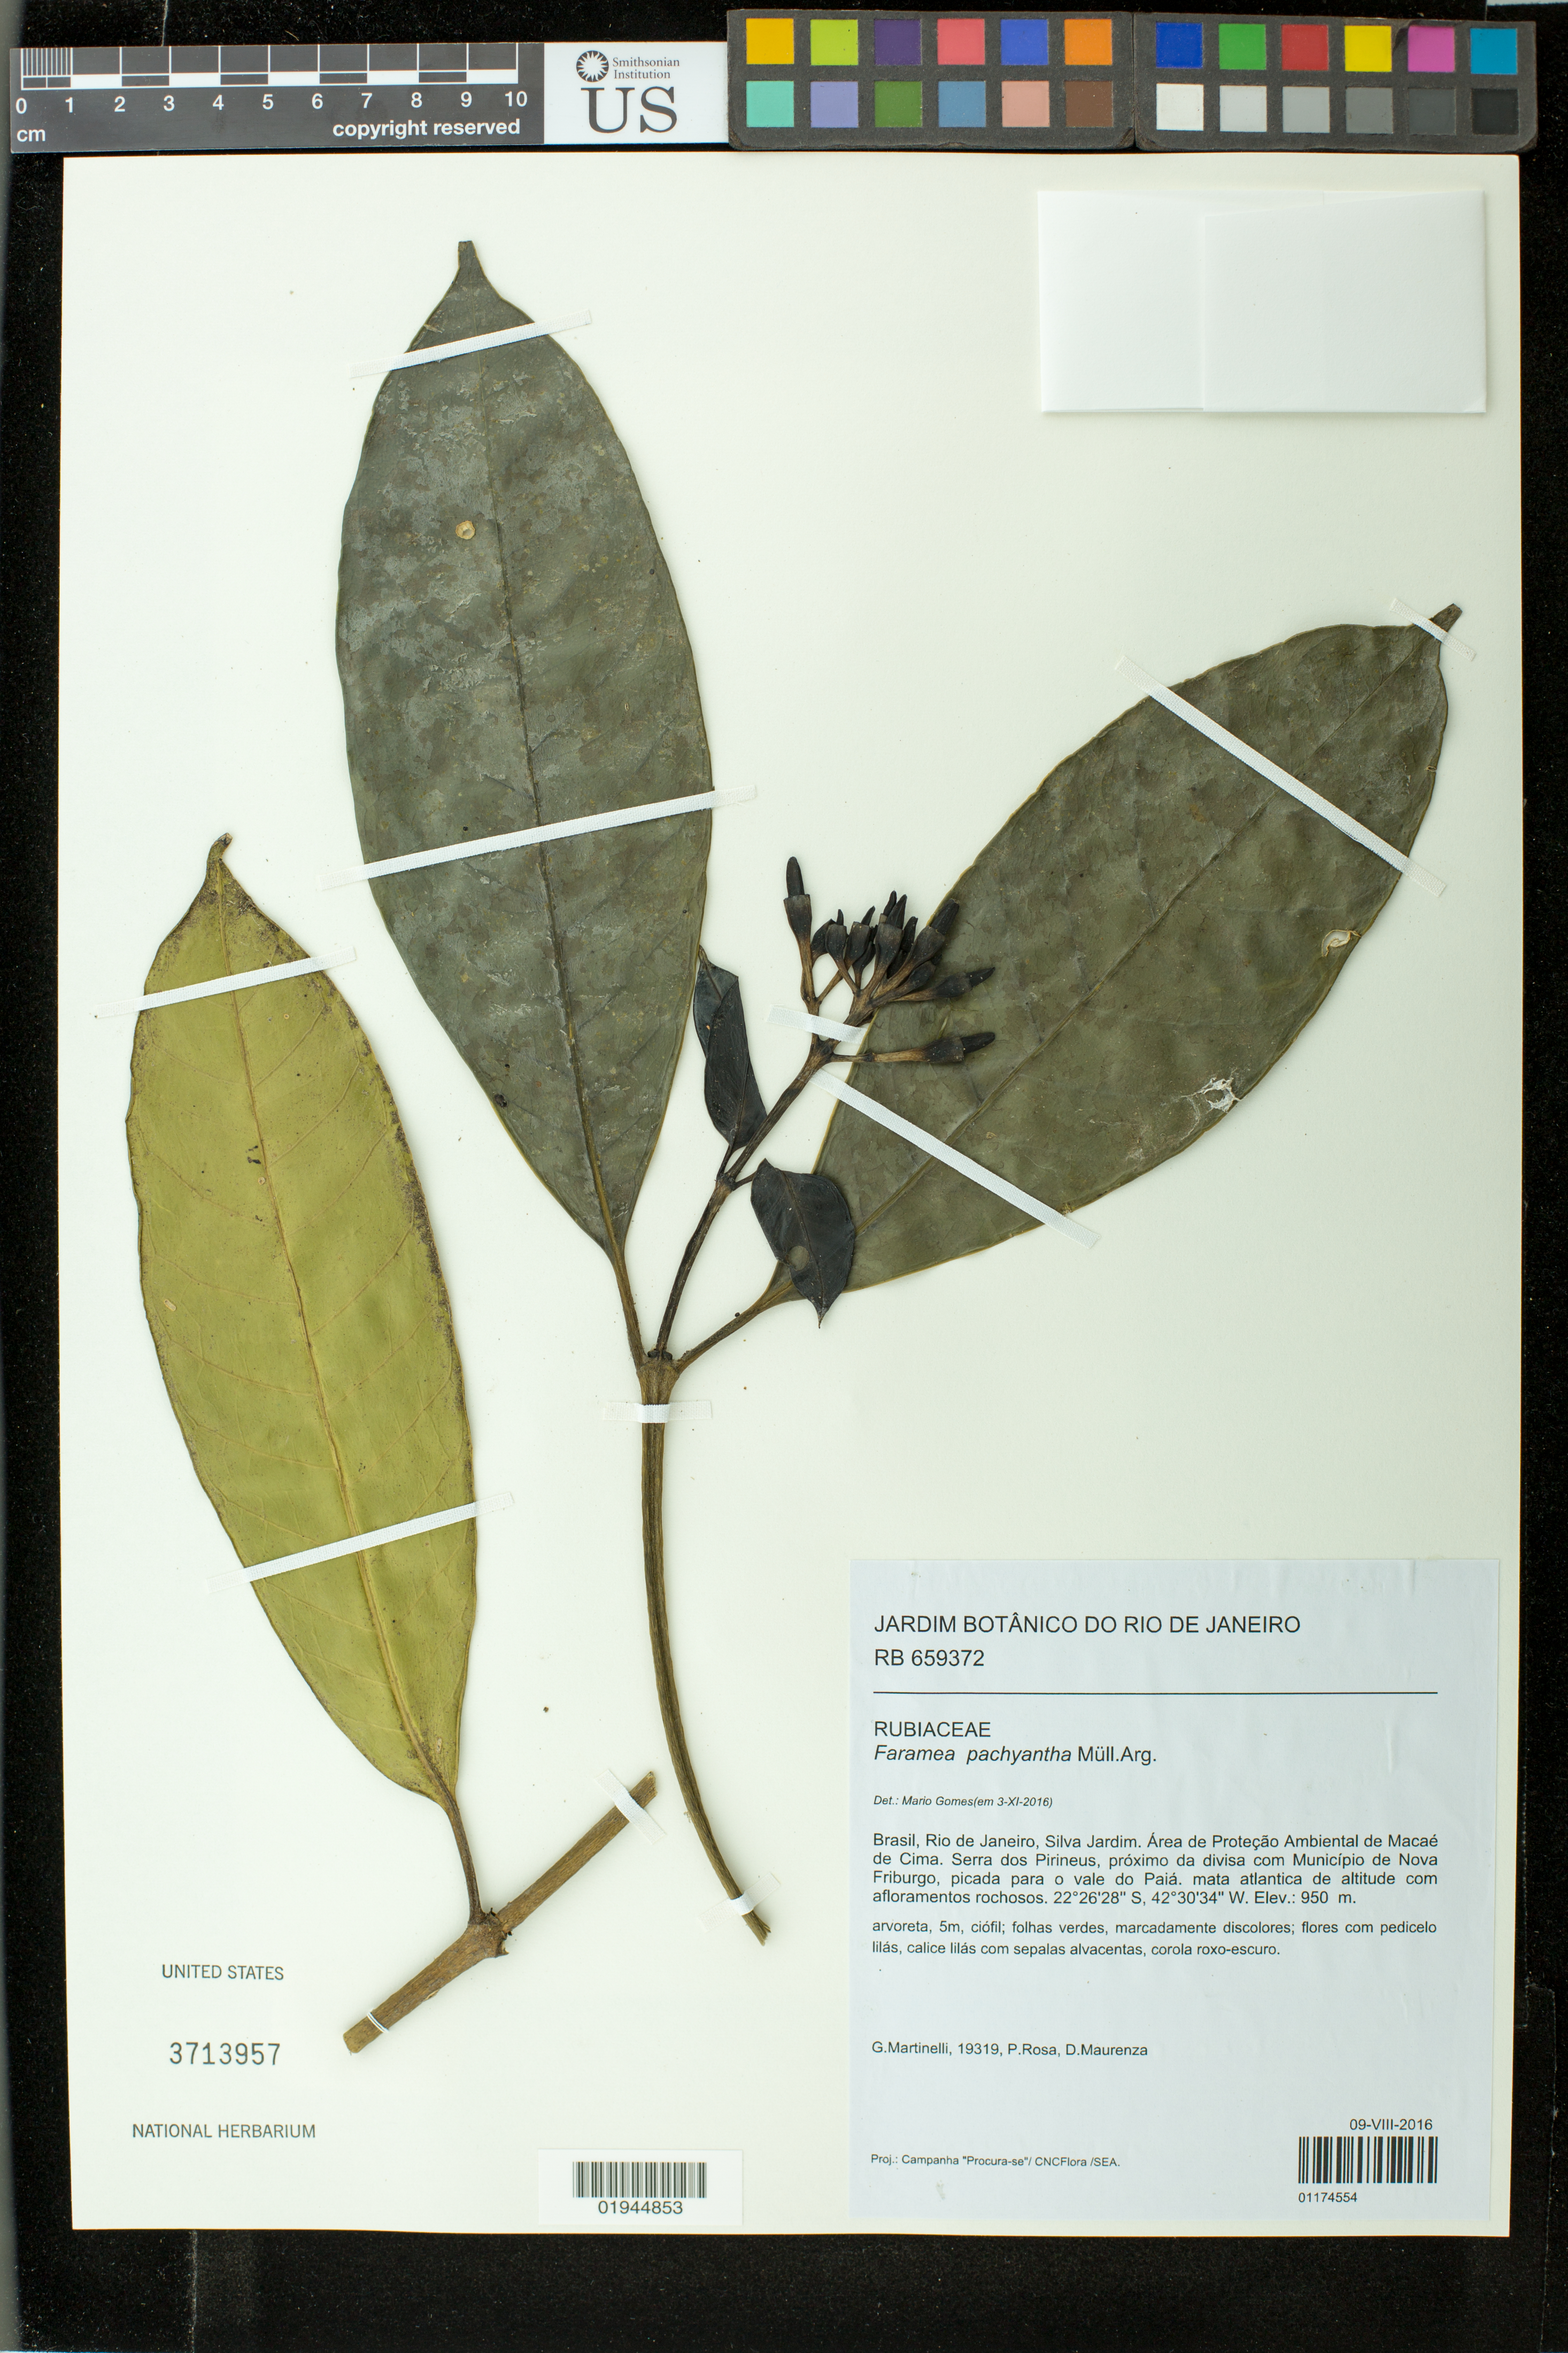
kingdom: Plantae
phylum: Tracheophyta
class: Magnoliopsida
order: Gentianales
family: Rubiaceae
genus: Faramea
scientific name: Faramea pachyantha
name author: Müll. Arg.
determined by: Gomes, M.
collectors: G. Martinelli, P. Rosa & D. Maurenza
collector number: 19319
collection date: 2016-08-09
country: Brazil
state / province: Rio de Janeiro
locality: Silva Jardim. Area de Protecao Ambiental de Macae de Cima. Serra dos Pirineus, proximo da divisa com Municipio de Nova Friburgo, picada para o vale do Paia.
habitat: mata atlantica de altitude com afloramentos rochosos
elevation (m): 950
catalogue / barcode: US 3713957